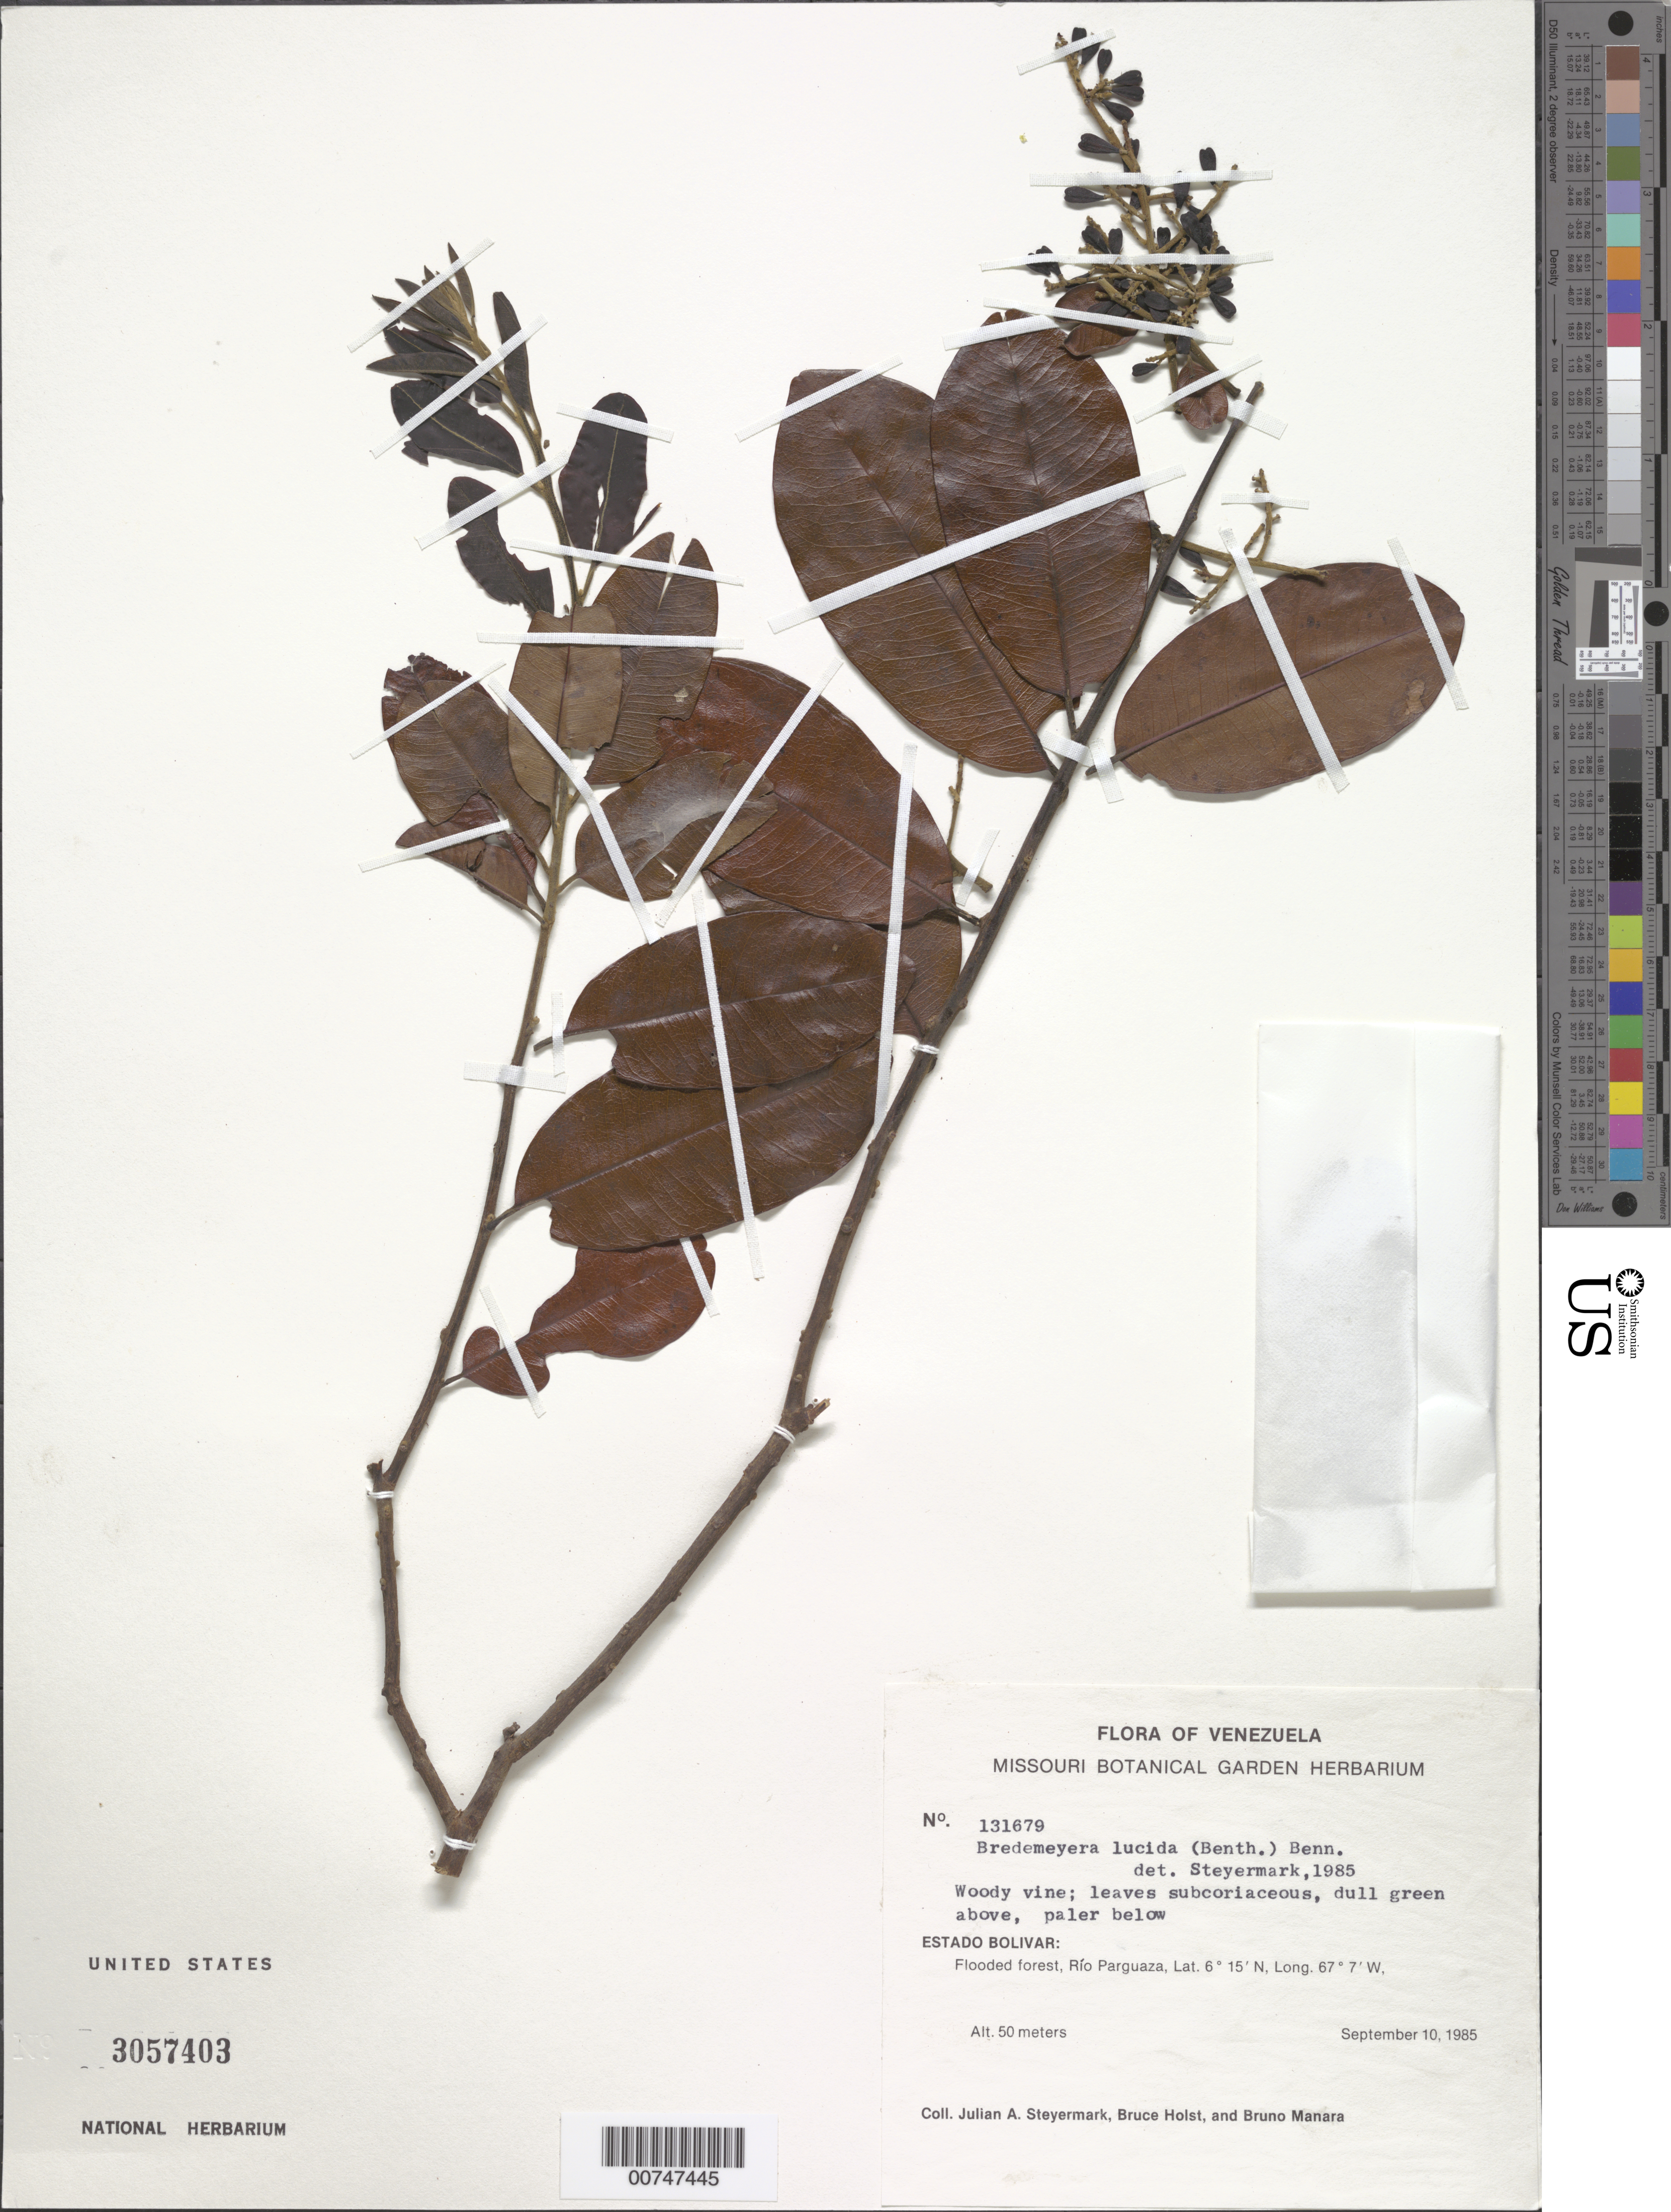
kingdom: Plantae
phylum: Tracheophyta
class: Magnoliopsida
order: Fabales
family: Polygalaceae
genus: Bredemeyera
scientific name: Bredemeyera lucida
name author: (Benth.) Klotzsch ex Hassk.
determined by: Steyermark, Julian A., (VEN)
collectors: J. Steyermark, B. Holst & B. Manara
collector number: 131679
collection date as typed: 10-Sep-85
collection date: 1985-09-10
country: Venezuela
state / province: Bolívar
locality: Rio Parguaza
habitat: Flooded forest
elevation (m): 50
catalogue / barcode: US 3057403